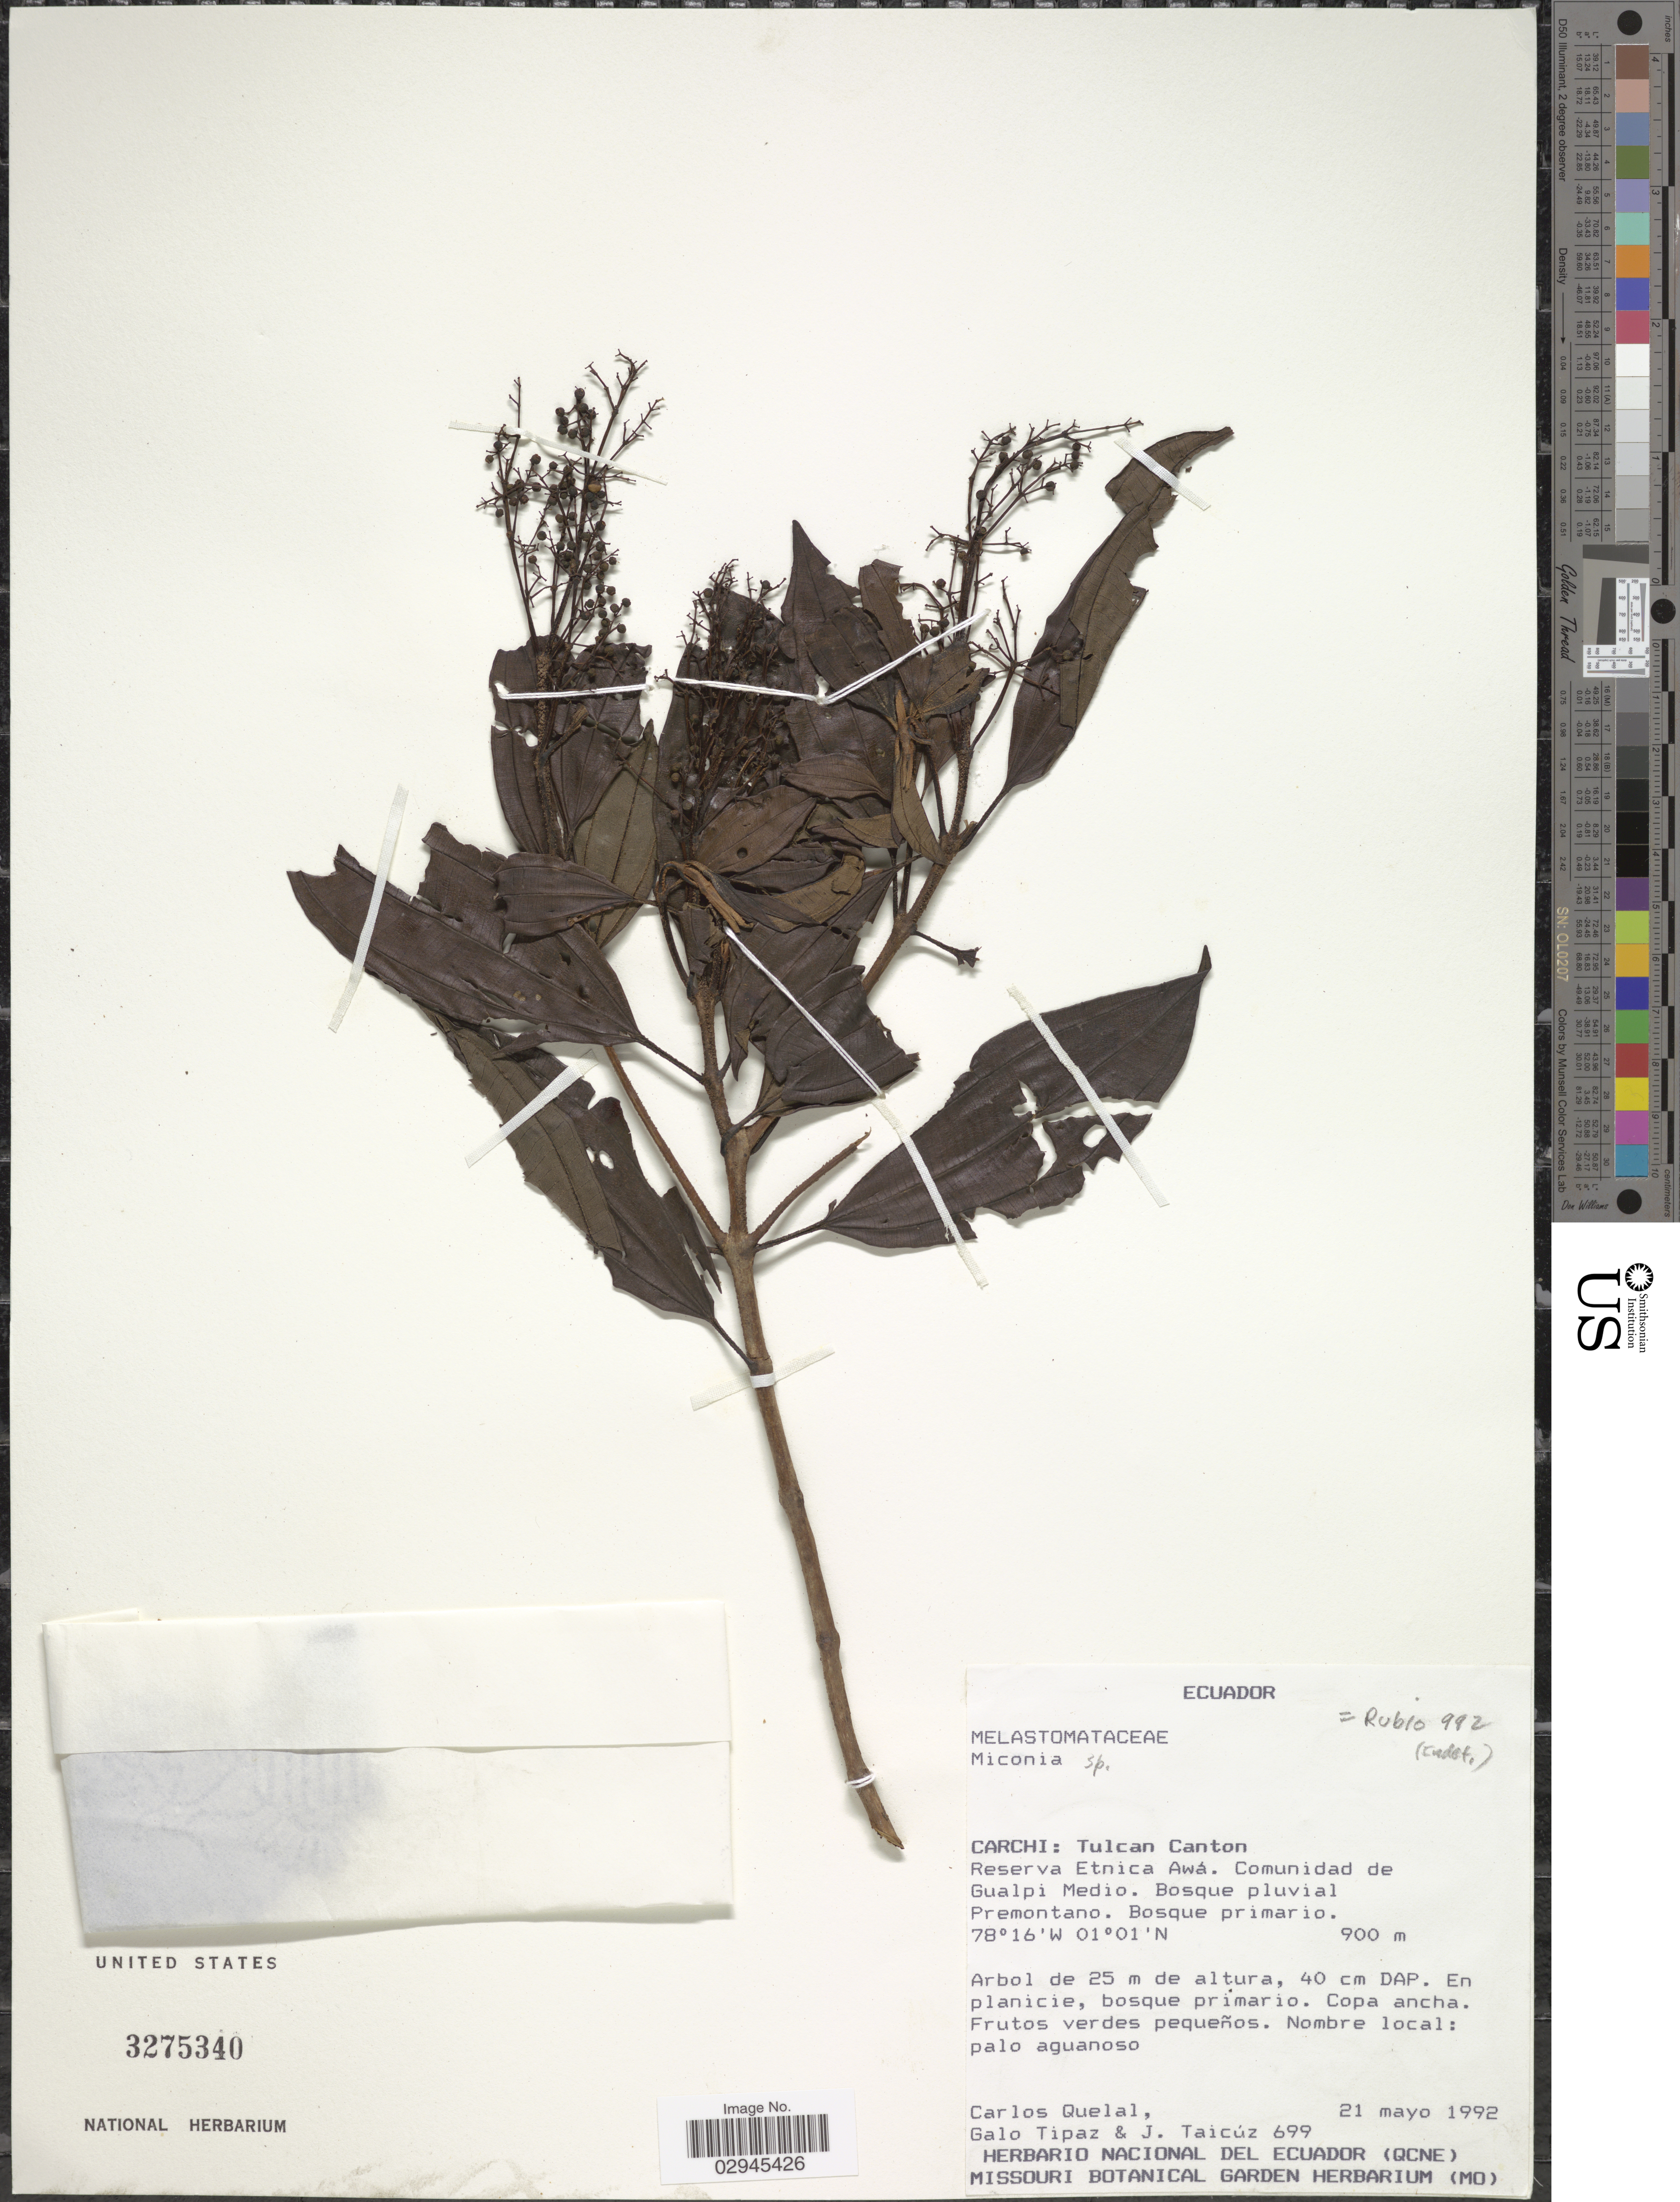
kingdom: Plantae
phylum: Tracheophyta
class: Magnoliopsida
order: Myrtales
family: Melastomataceae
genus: Miconia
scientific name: Miconia sp.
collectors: C. Quelal, G. Tipaz & J. Taicuz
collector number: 699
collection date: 1992-05-21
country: Ecuador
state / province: Carchi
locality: Tulcan Canton. Reserva Etnica Awá. Comunidad de Gualpi Medio. Bosque pluvial Premontano.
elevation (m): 900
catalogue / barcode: US 3275340